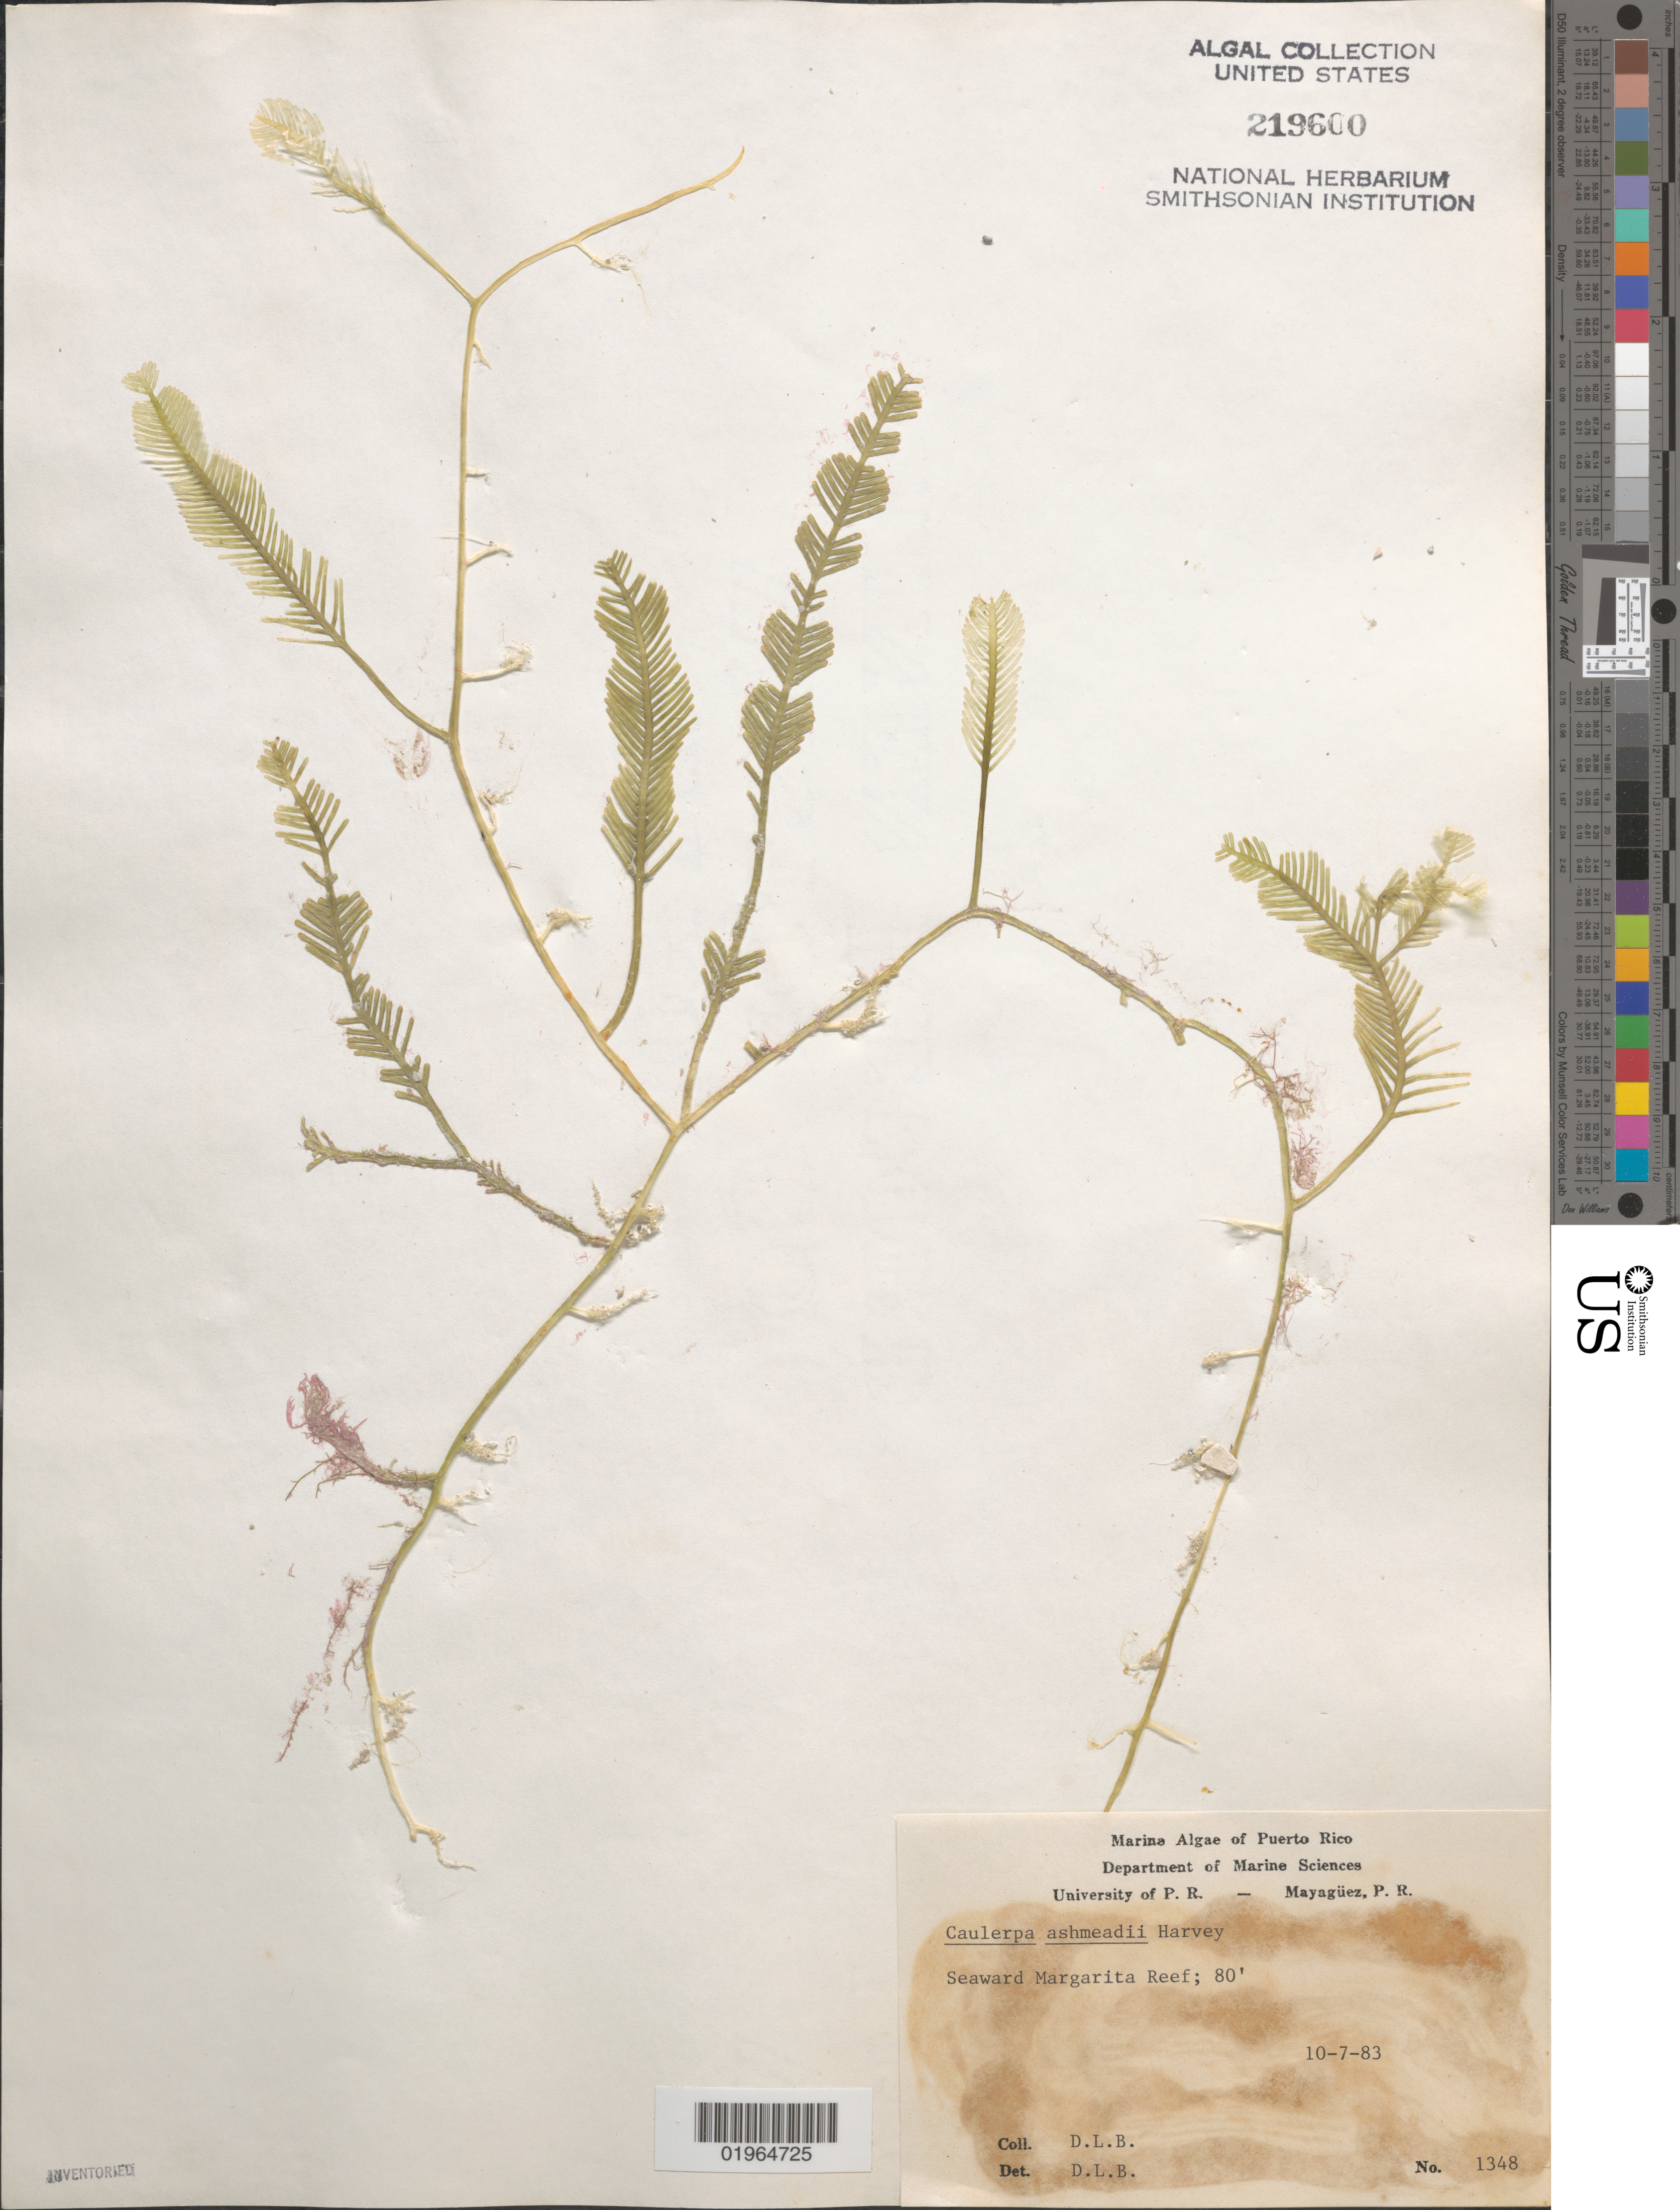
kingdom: Plantae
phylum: Chlorophyta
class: Ulvophyceae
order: Bryopsidales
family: Caulerpaceae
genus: Caulerpa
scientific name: Caulerpa ashmeadii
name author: Harv.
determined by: Ballantine, D. L.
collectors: D.L. Ballantine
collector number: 1348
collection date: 1983-10-07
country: Puerto Rico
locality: Seaward Margarita Reef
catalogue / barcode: US 219600